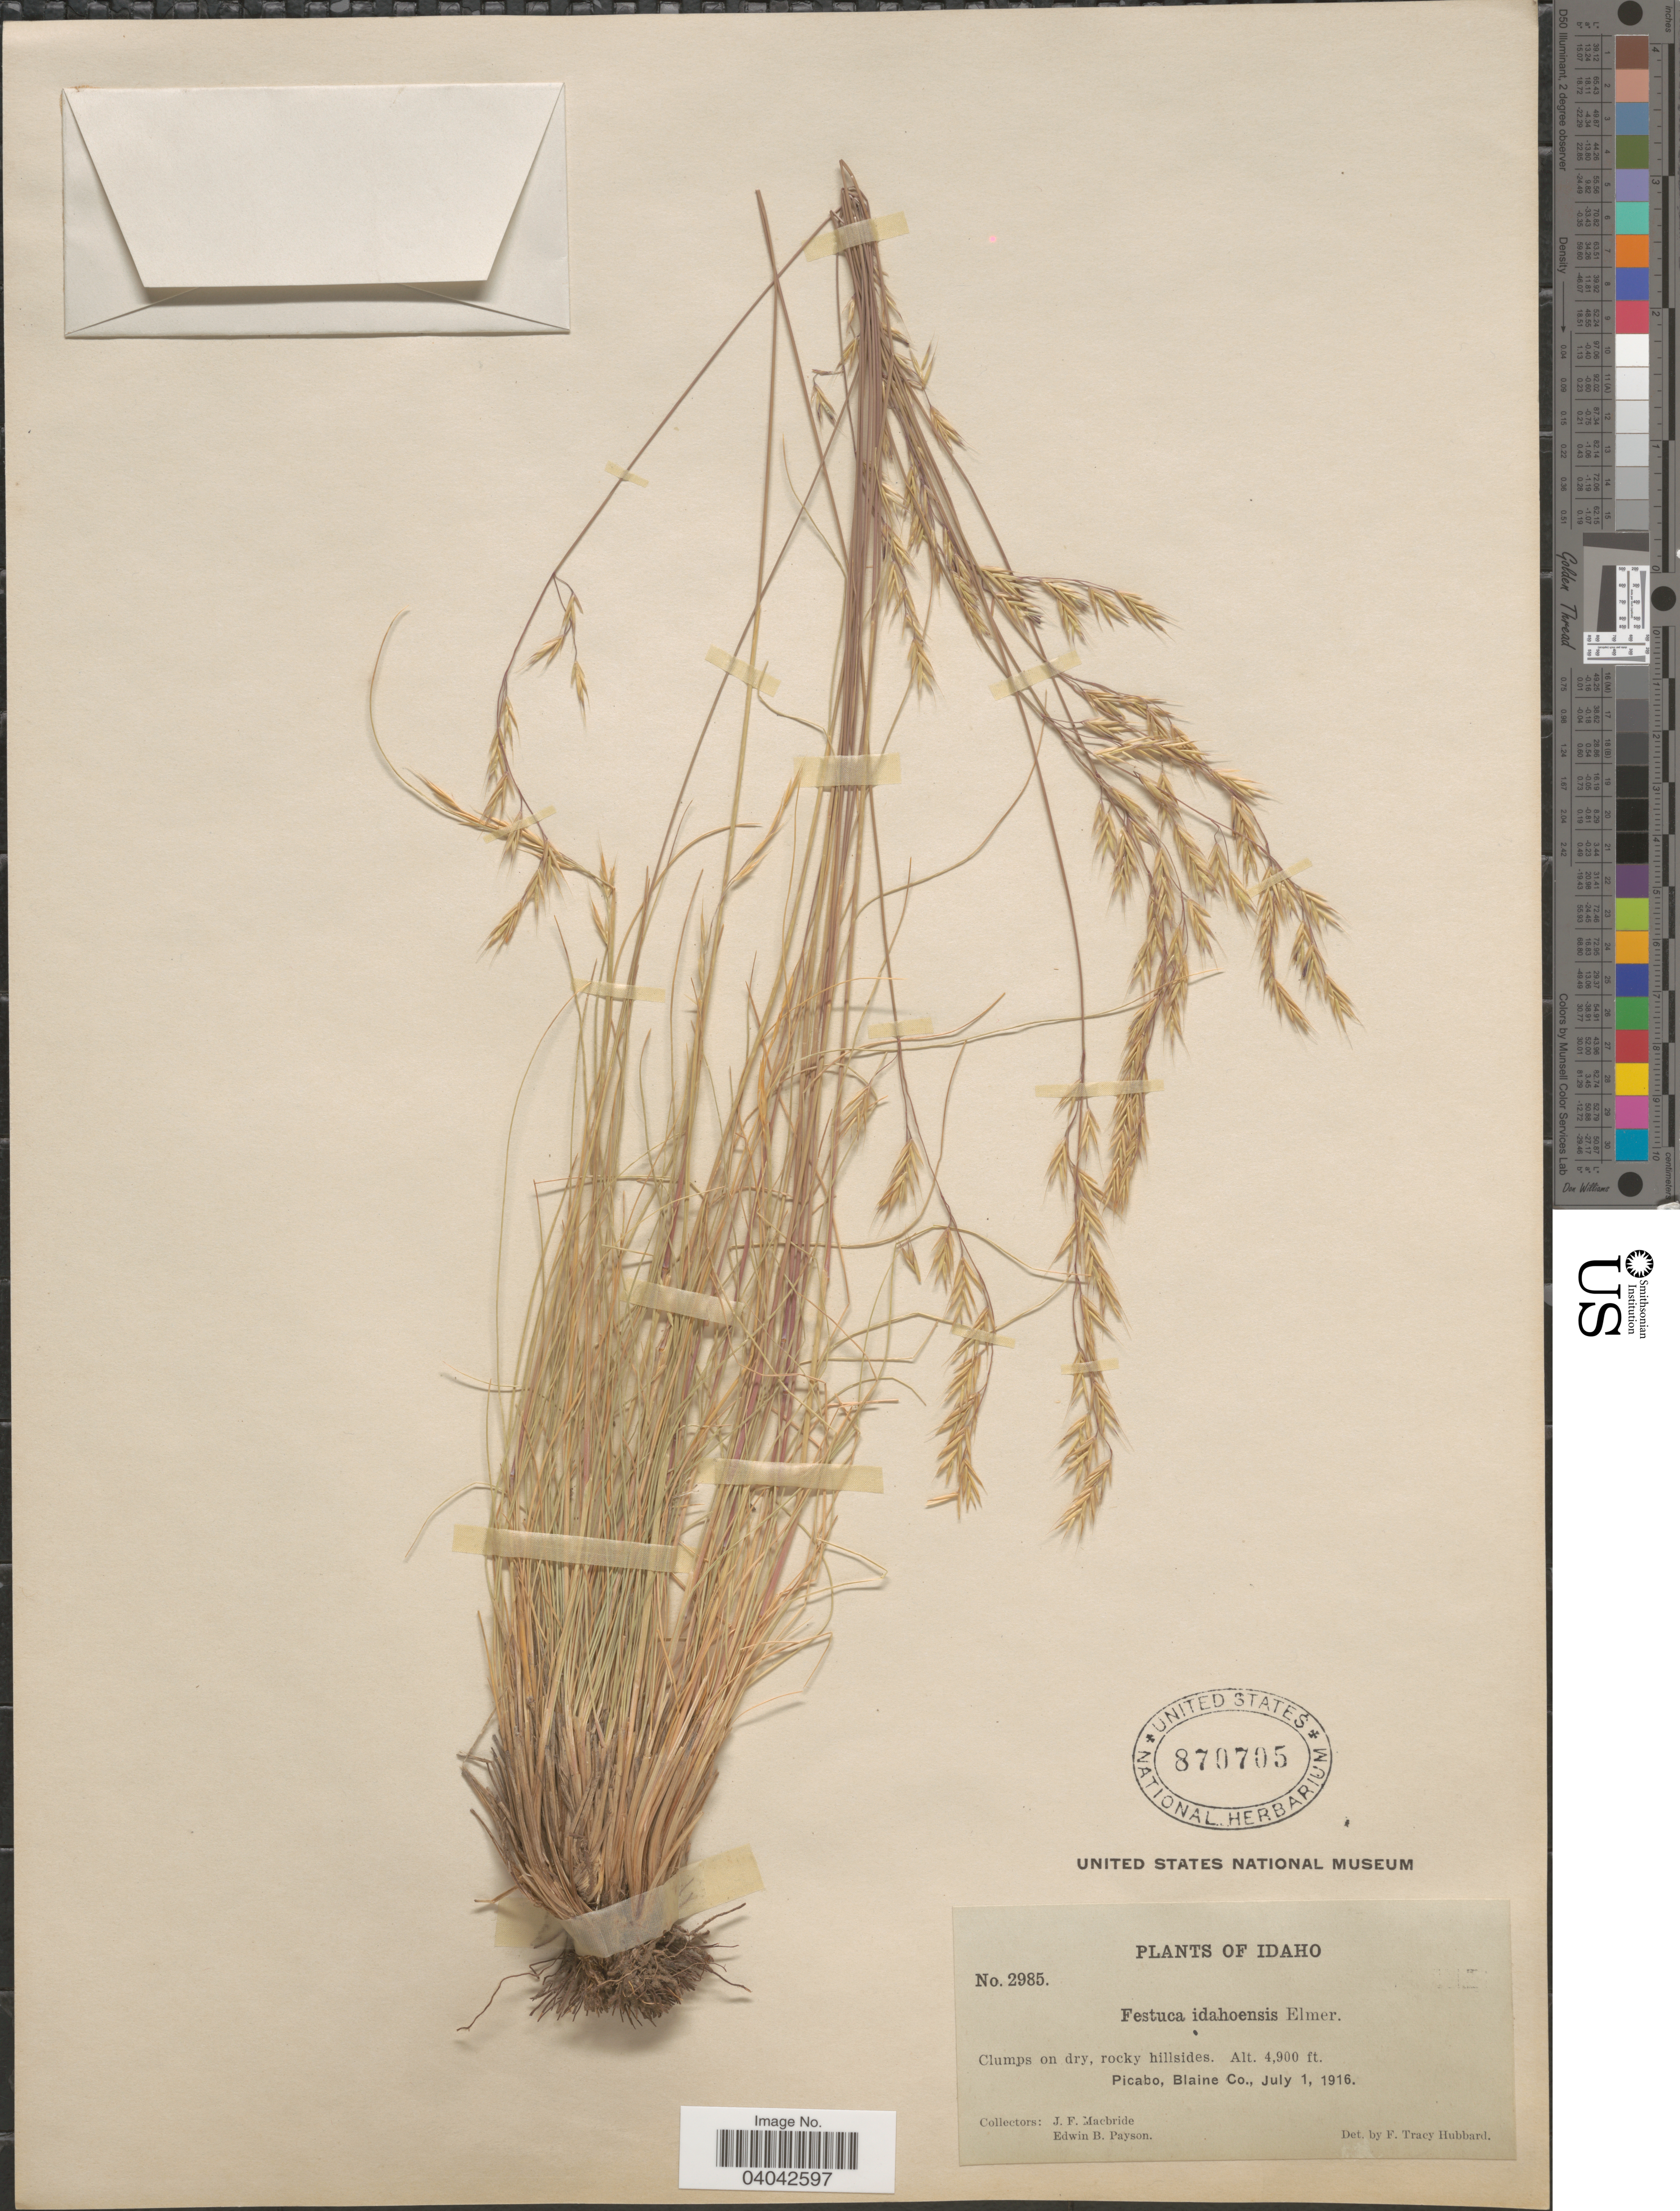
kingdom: Plantae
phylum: Tracheophyta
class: Liliopsida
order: Poales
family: Poaceae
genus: Festuca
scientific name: Festuca idahoensis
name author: Elmer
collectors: J. F. Macbride & E. B. Payson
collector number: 2985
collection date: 1916-07-01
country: United States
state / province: Idaho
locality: Picabo, Blaine Co.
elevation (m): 1494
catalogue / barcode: US 870705